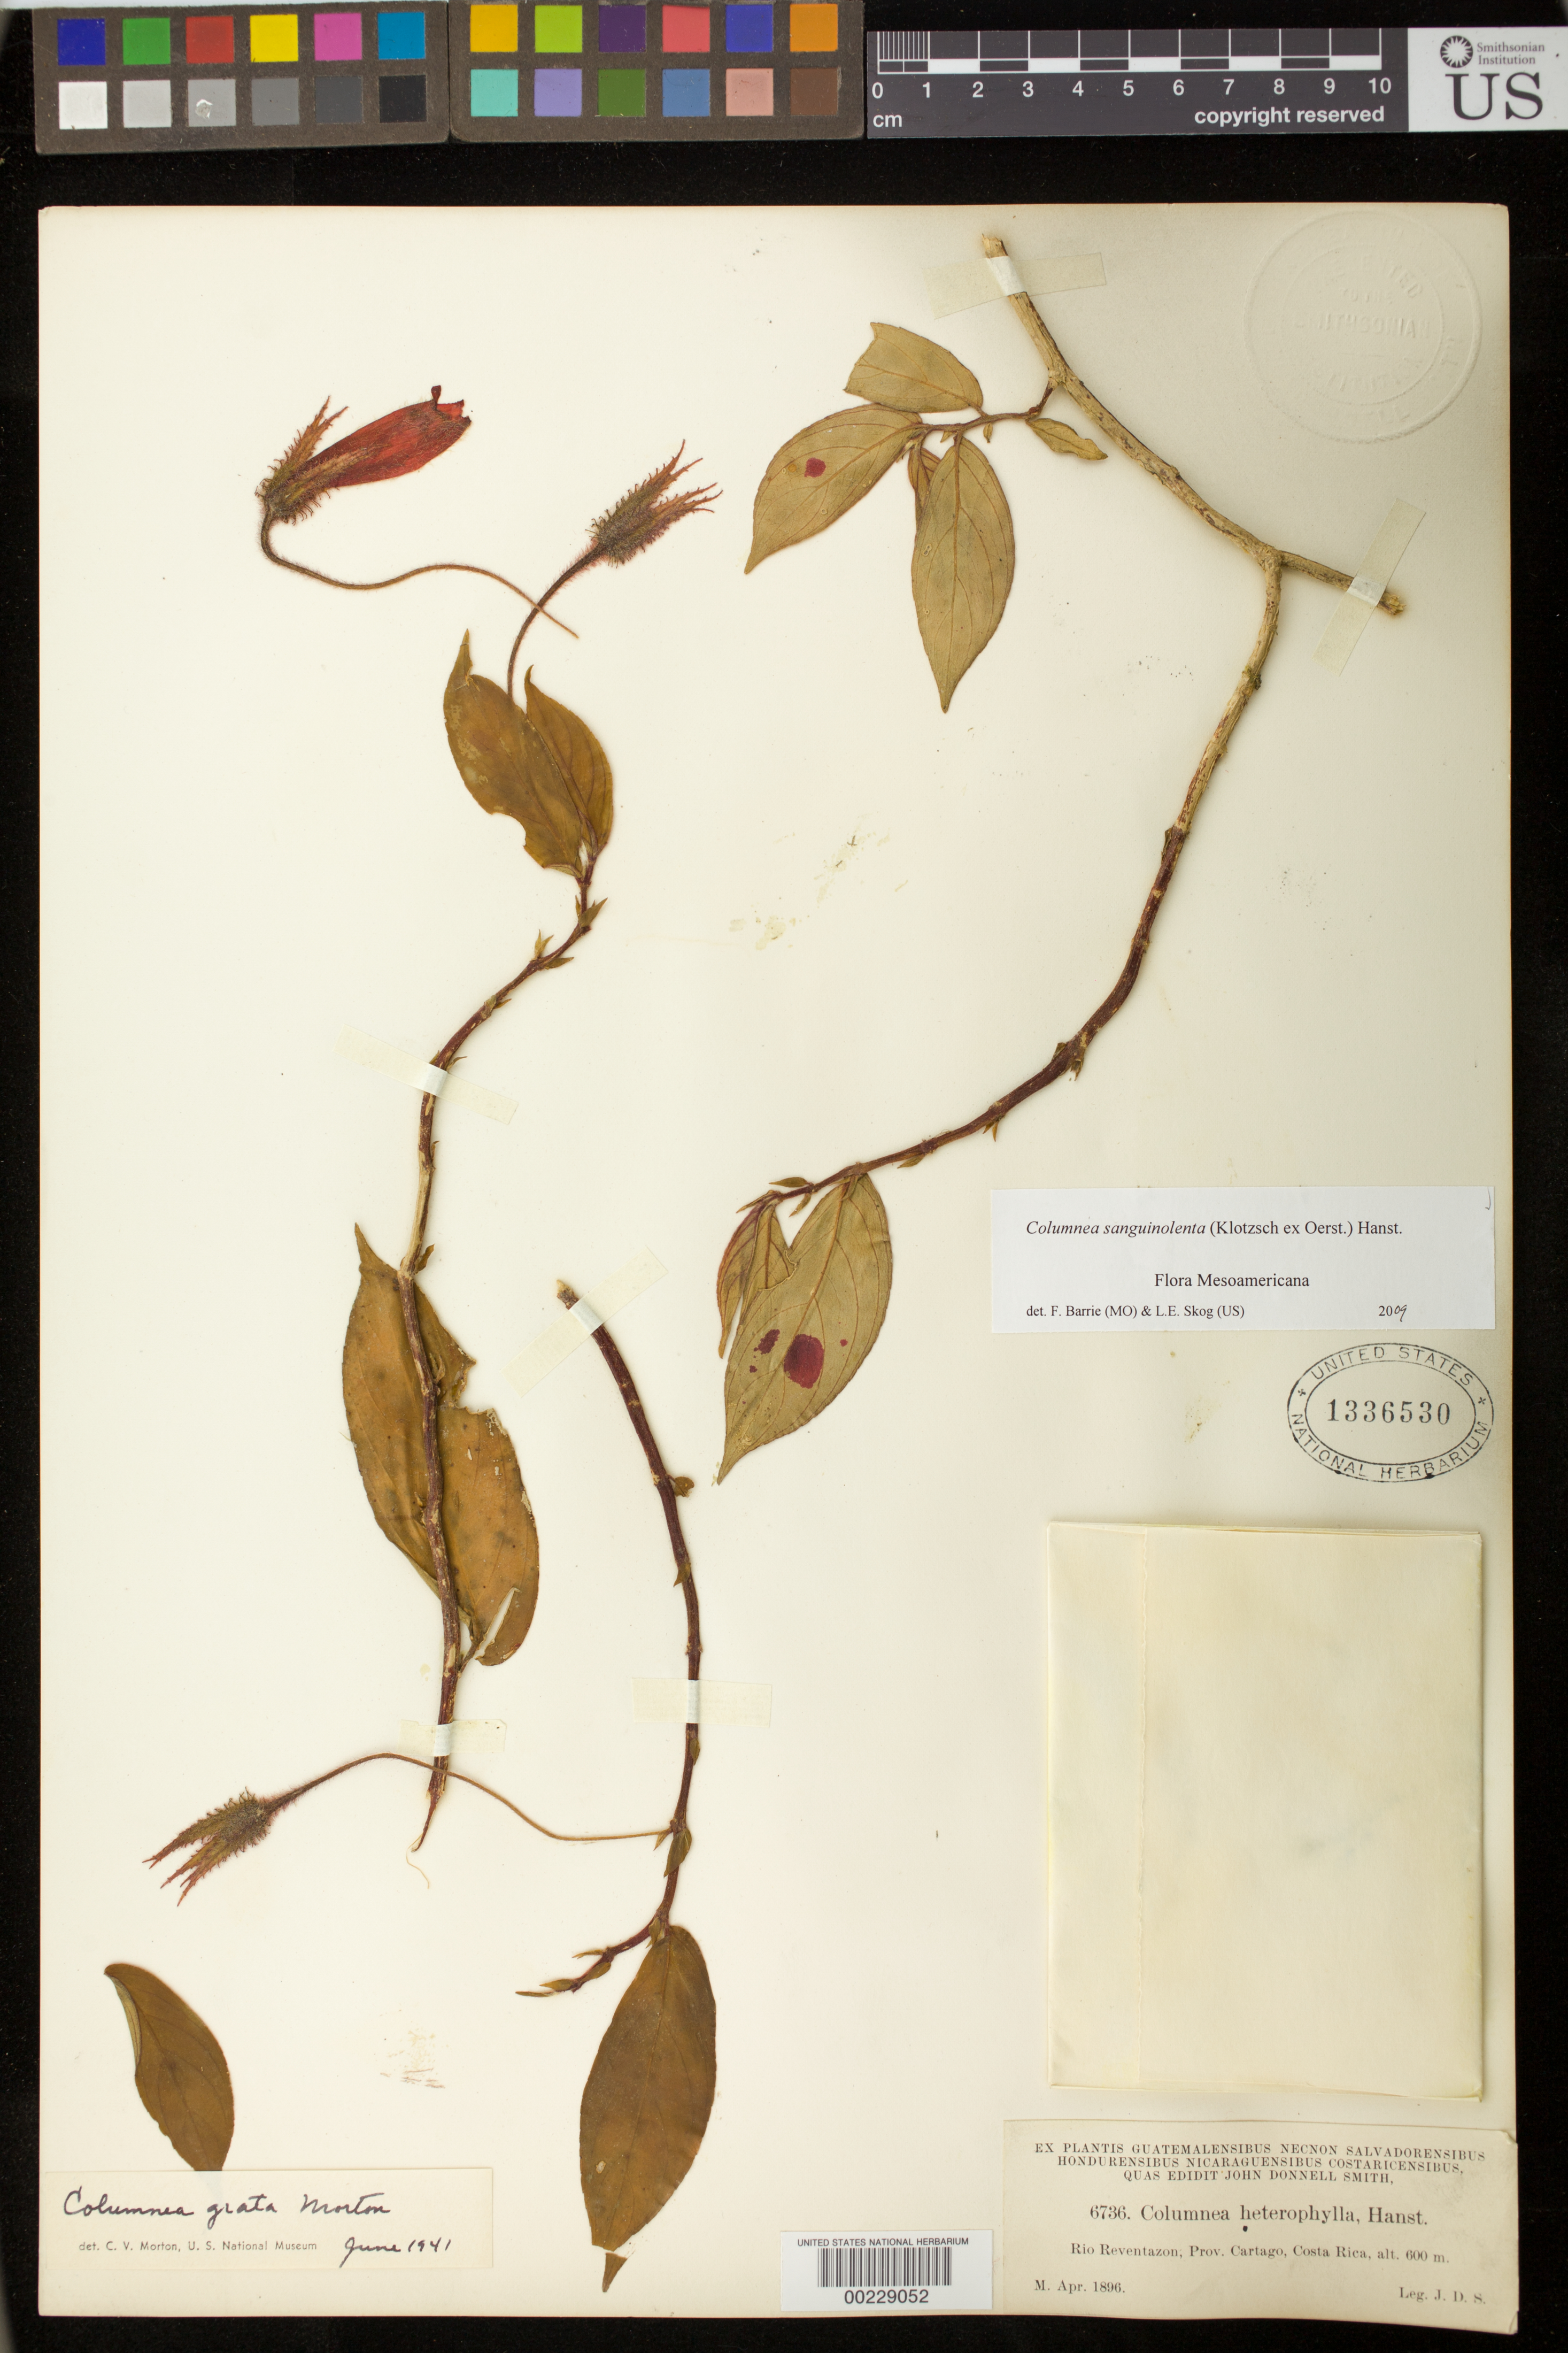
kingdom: Plantae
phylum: Tracheophyta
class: Magnoliopsida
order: Lamiales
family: Gesneriaceae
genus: Columnea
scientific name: Columnea sanguinolenta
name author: (Klotzsch ex Oerst.) Hanst.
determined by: Barrie, F. R.; Skog, Laurence E.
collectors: J. Donnell Smith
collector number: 6736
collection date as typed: Apr 1896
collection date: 1896-04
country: Costa Rica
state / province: Cartago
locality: Rio Reventazon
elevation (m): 600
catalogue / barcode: US 1336530